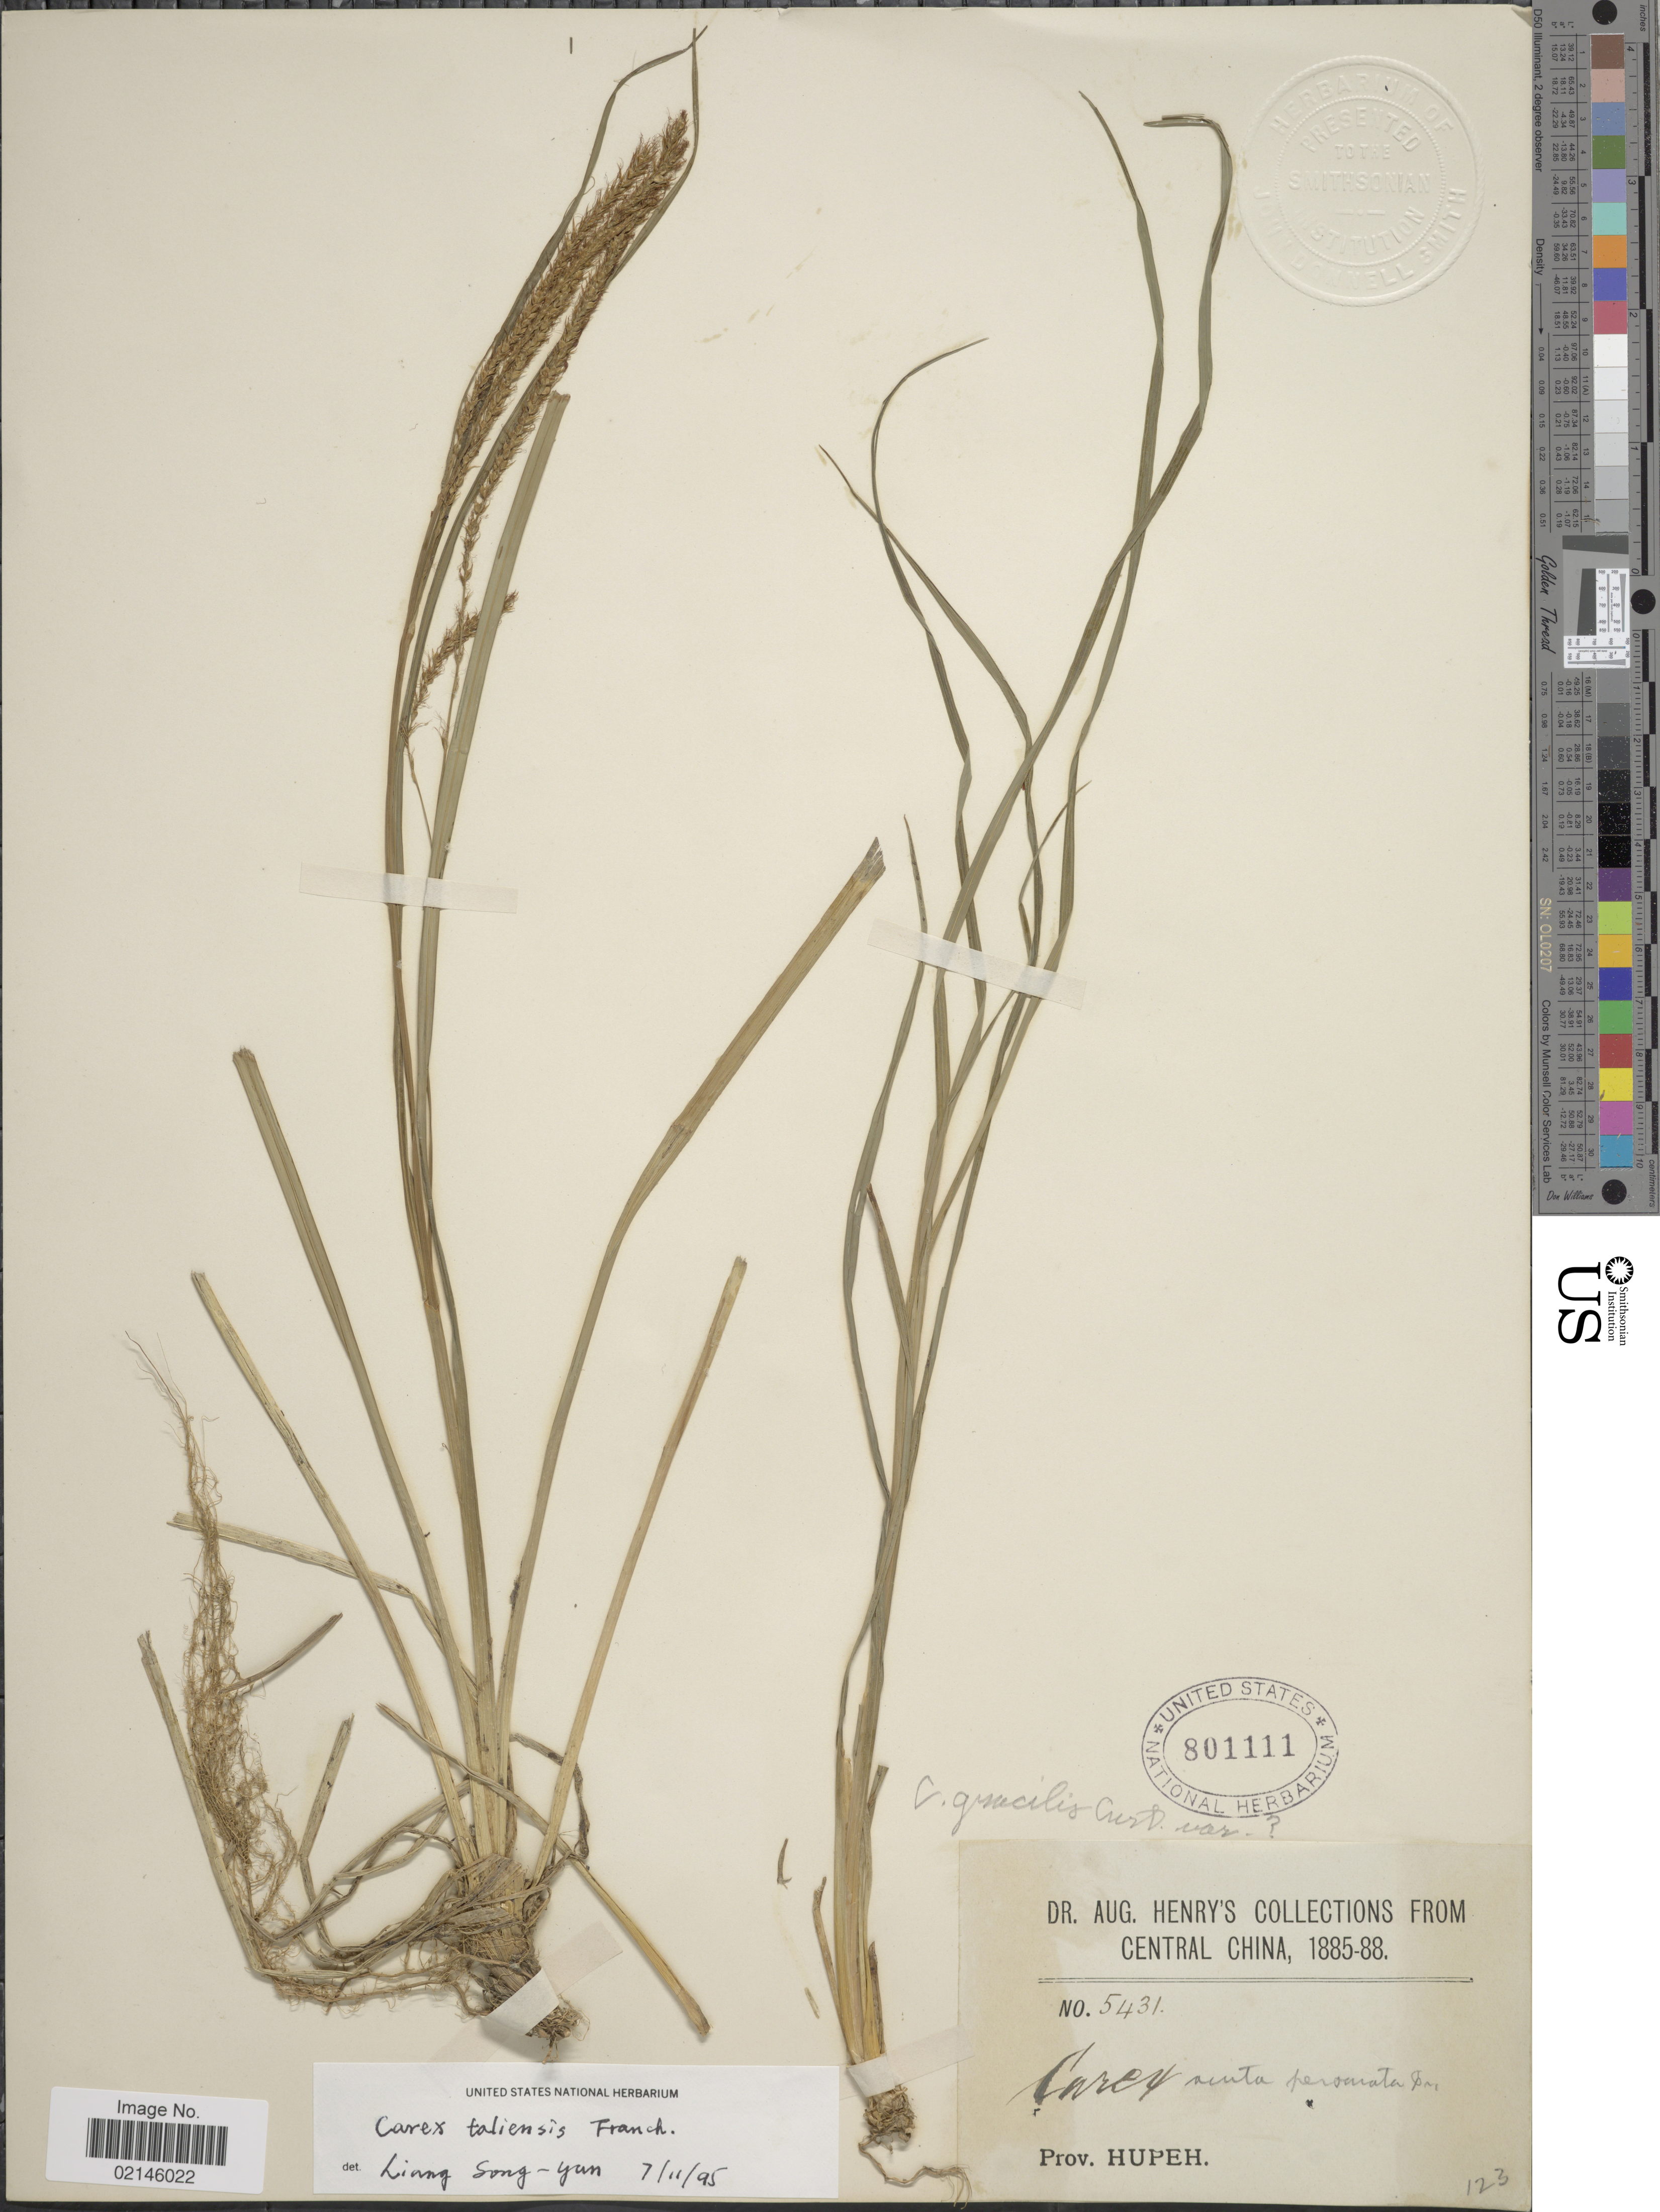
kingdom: Plantae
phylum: Tracheophyta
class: Liliopsida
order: Poales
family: Cyperaceae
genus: Carex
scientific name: Carex taliensis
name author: Franch.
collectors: A. Henry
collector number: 5431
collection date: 1885/1888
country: China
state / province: Hubei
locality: Central China. Prov. Hupeh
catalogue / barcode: US 801111